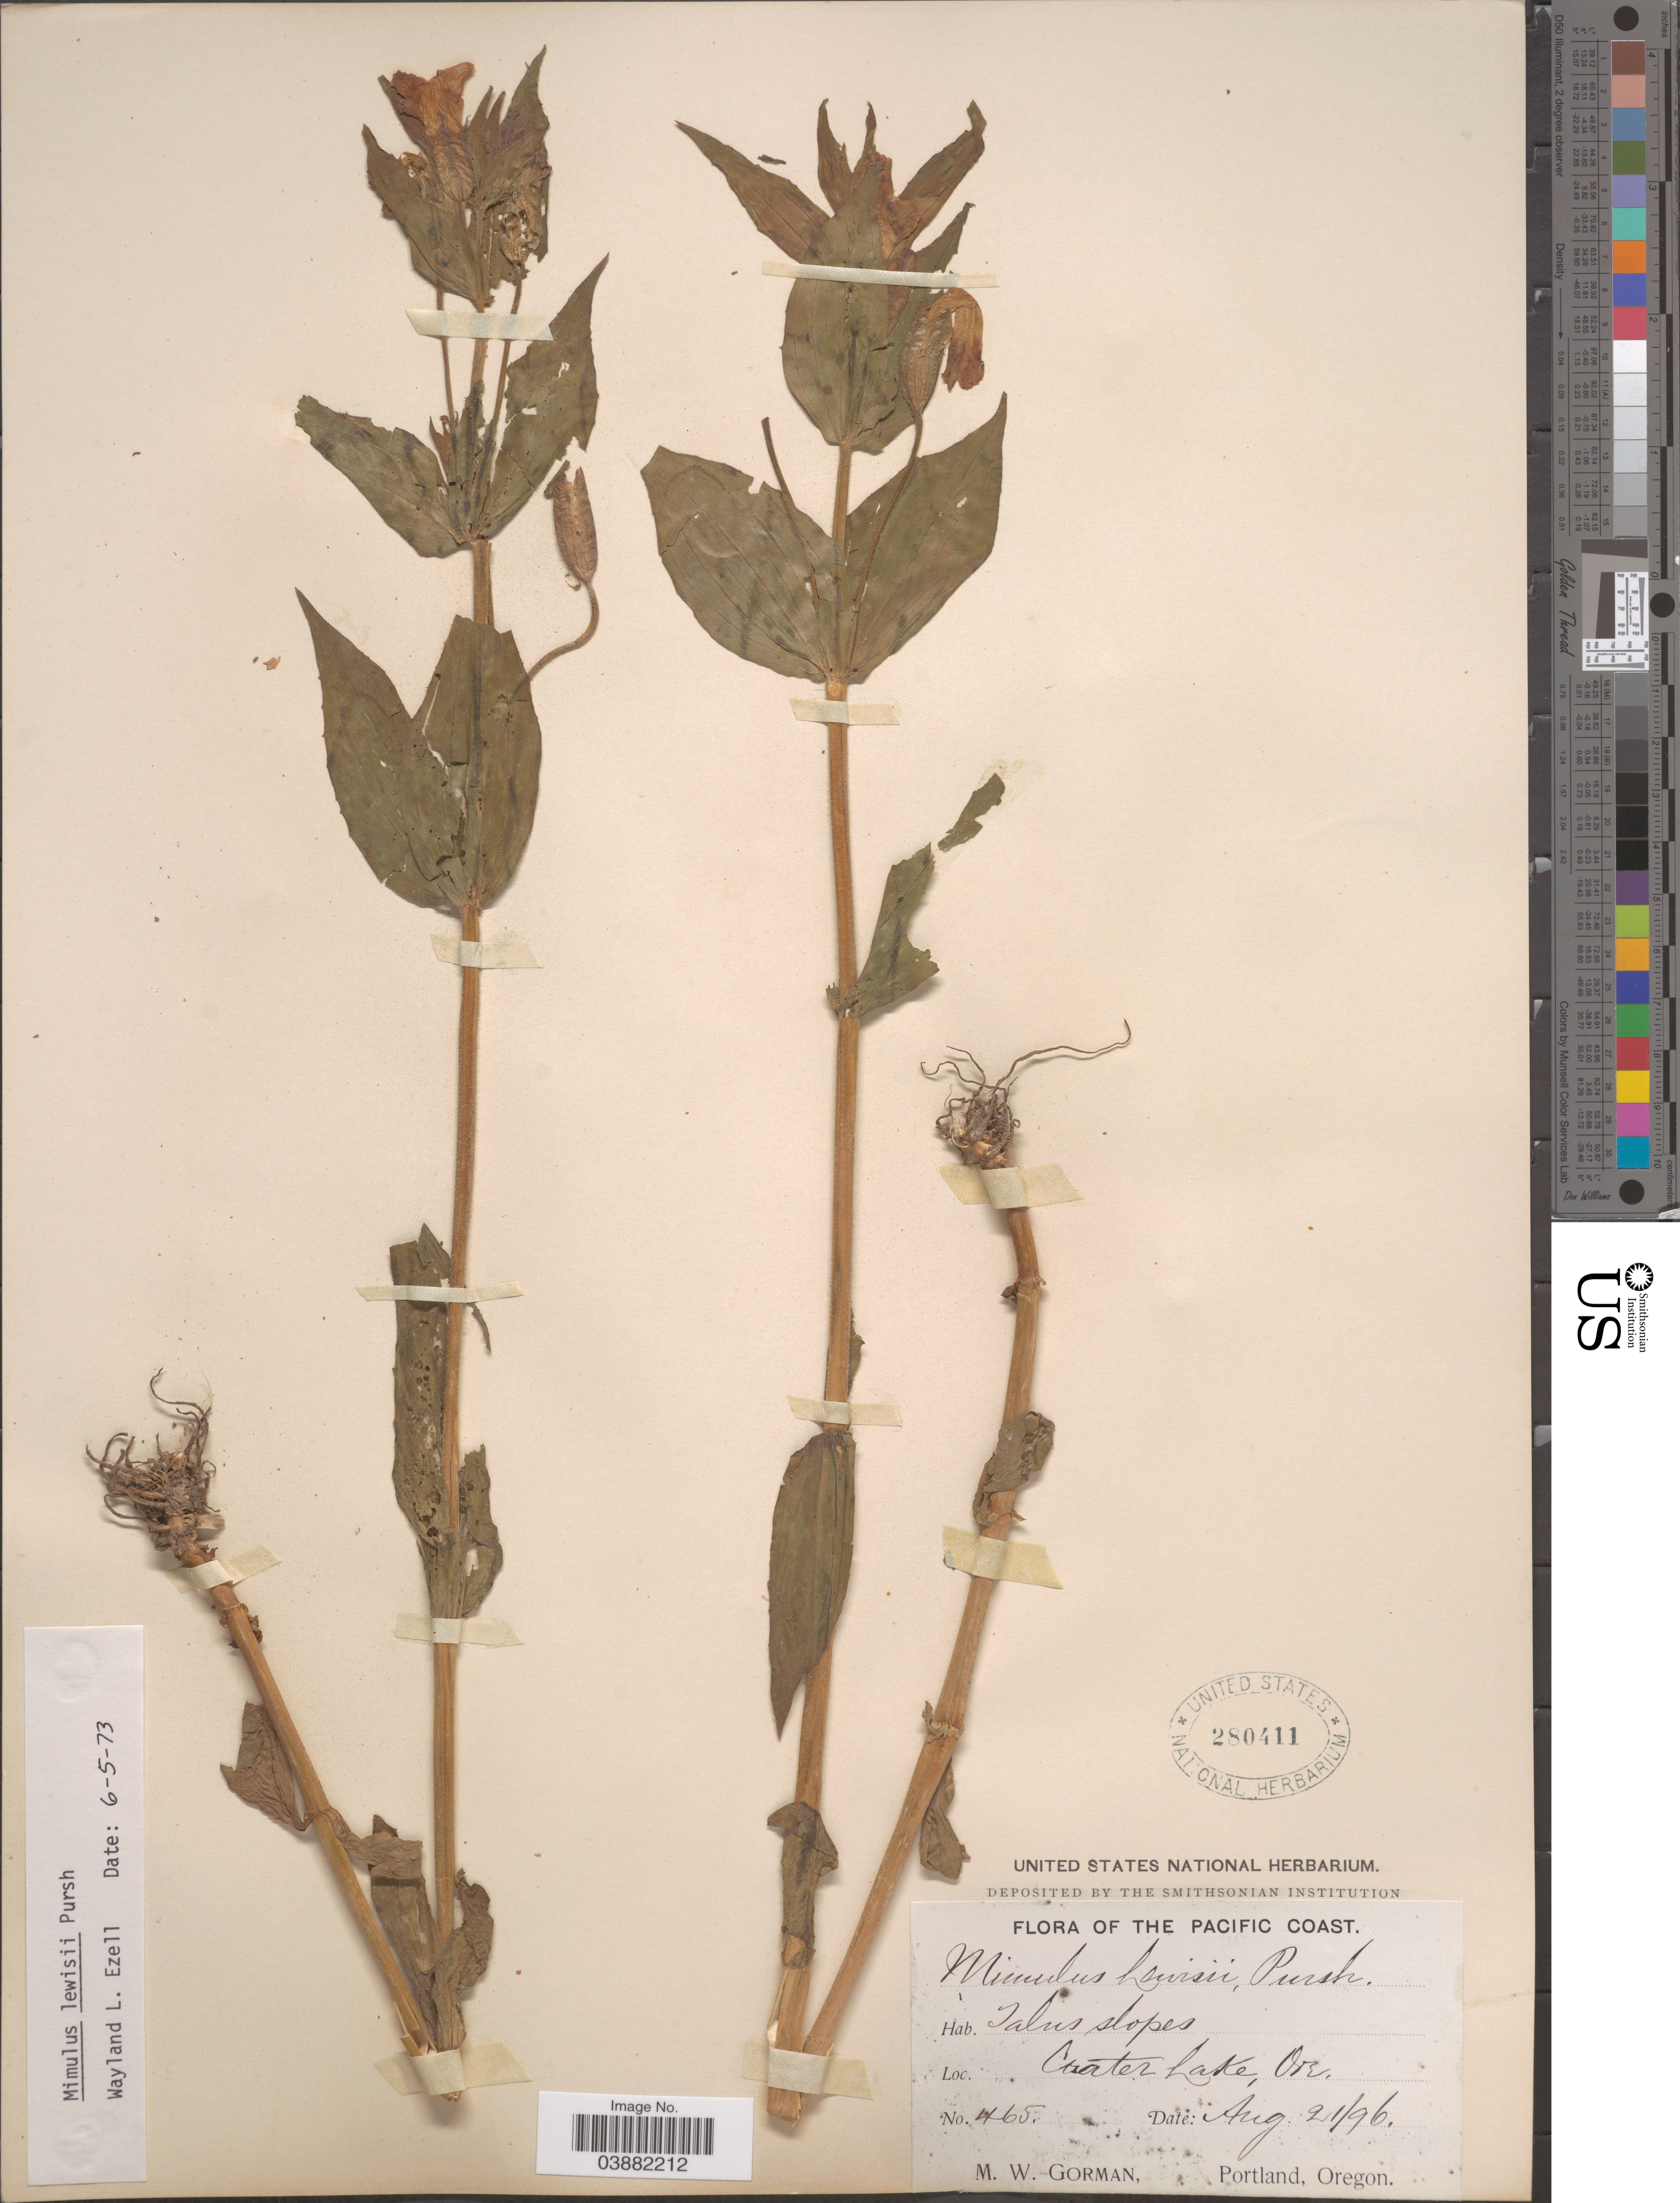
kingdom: Plantae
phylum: Tracheophyta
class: Magnoliopsida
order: Lamiales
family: Phrymaceae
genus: Mimulus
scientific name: Mimulus lewisii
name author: Pursh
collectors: M. W. Gorman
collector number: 465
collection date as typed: Transcribed d/m/y: 21/8/96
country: United States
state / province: Oregon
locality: The Pacific Coast. Crater Lake.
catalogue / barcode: US 280411